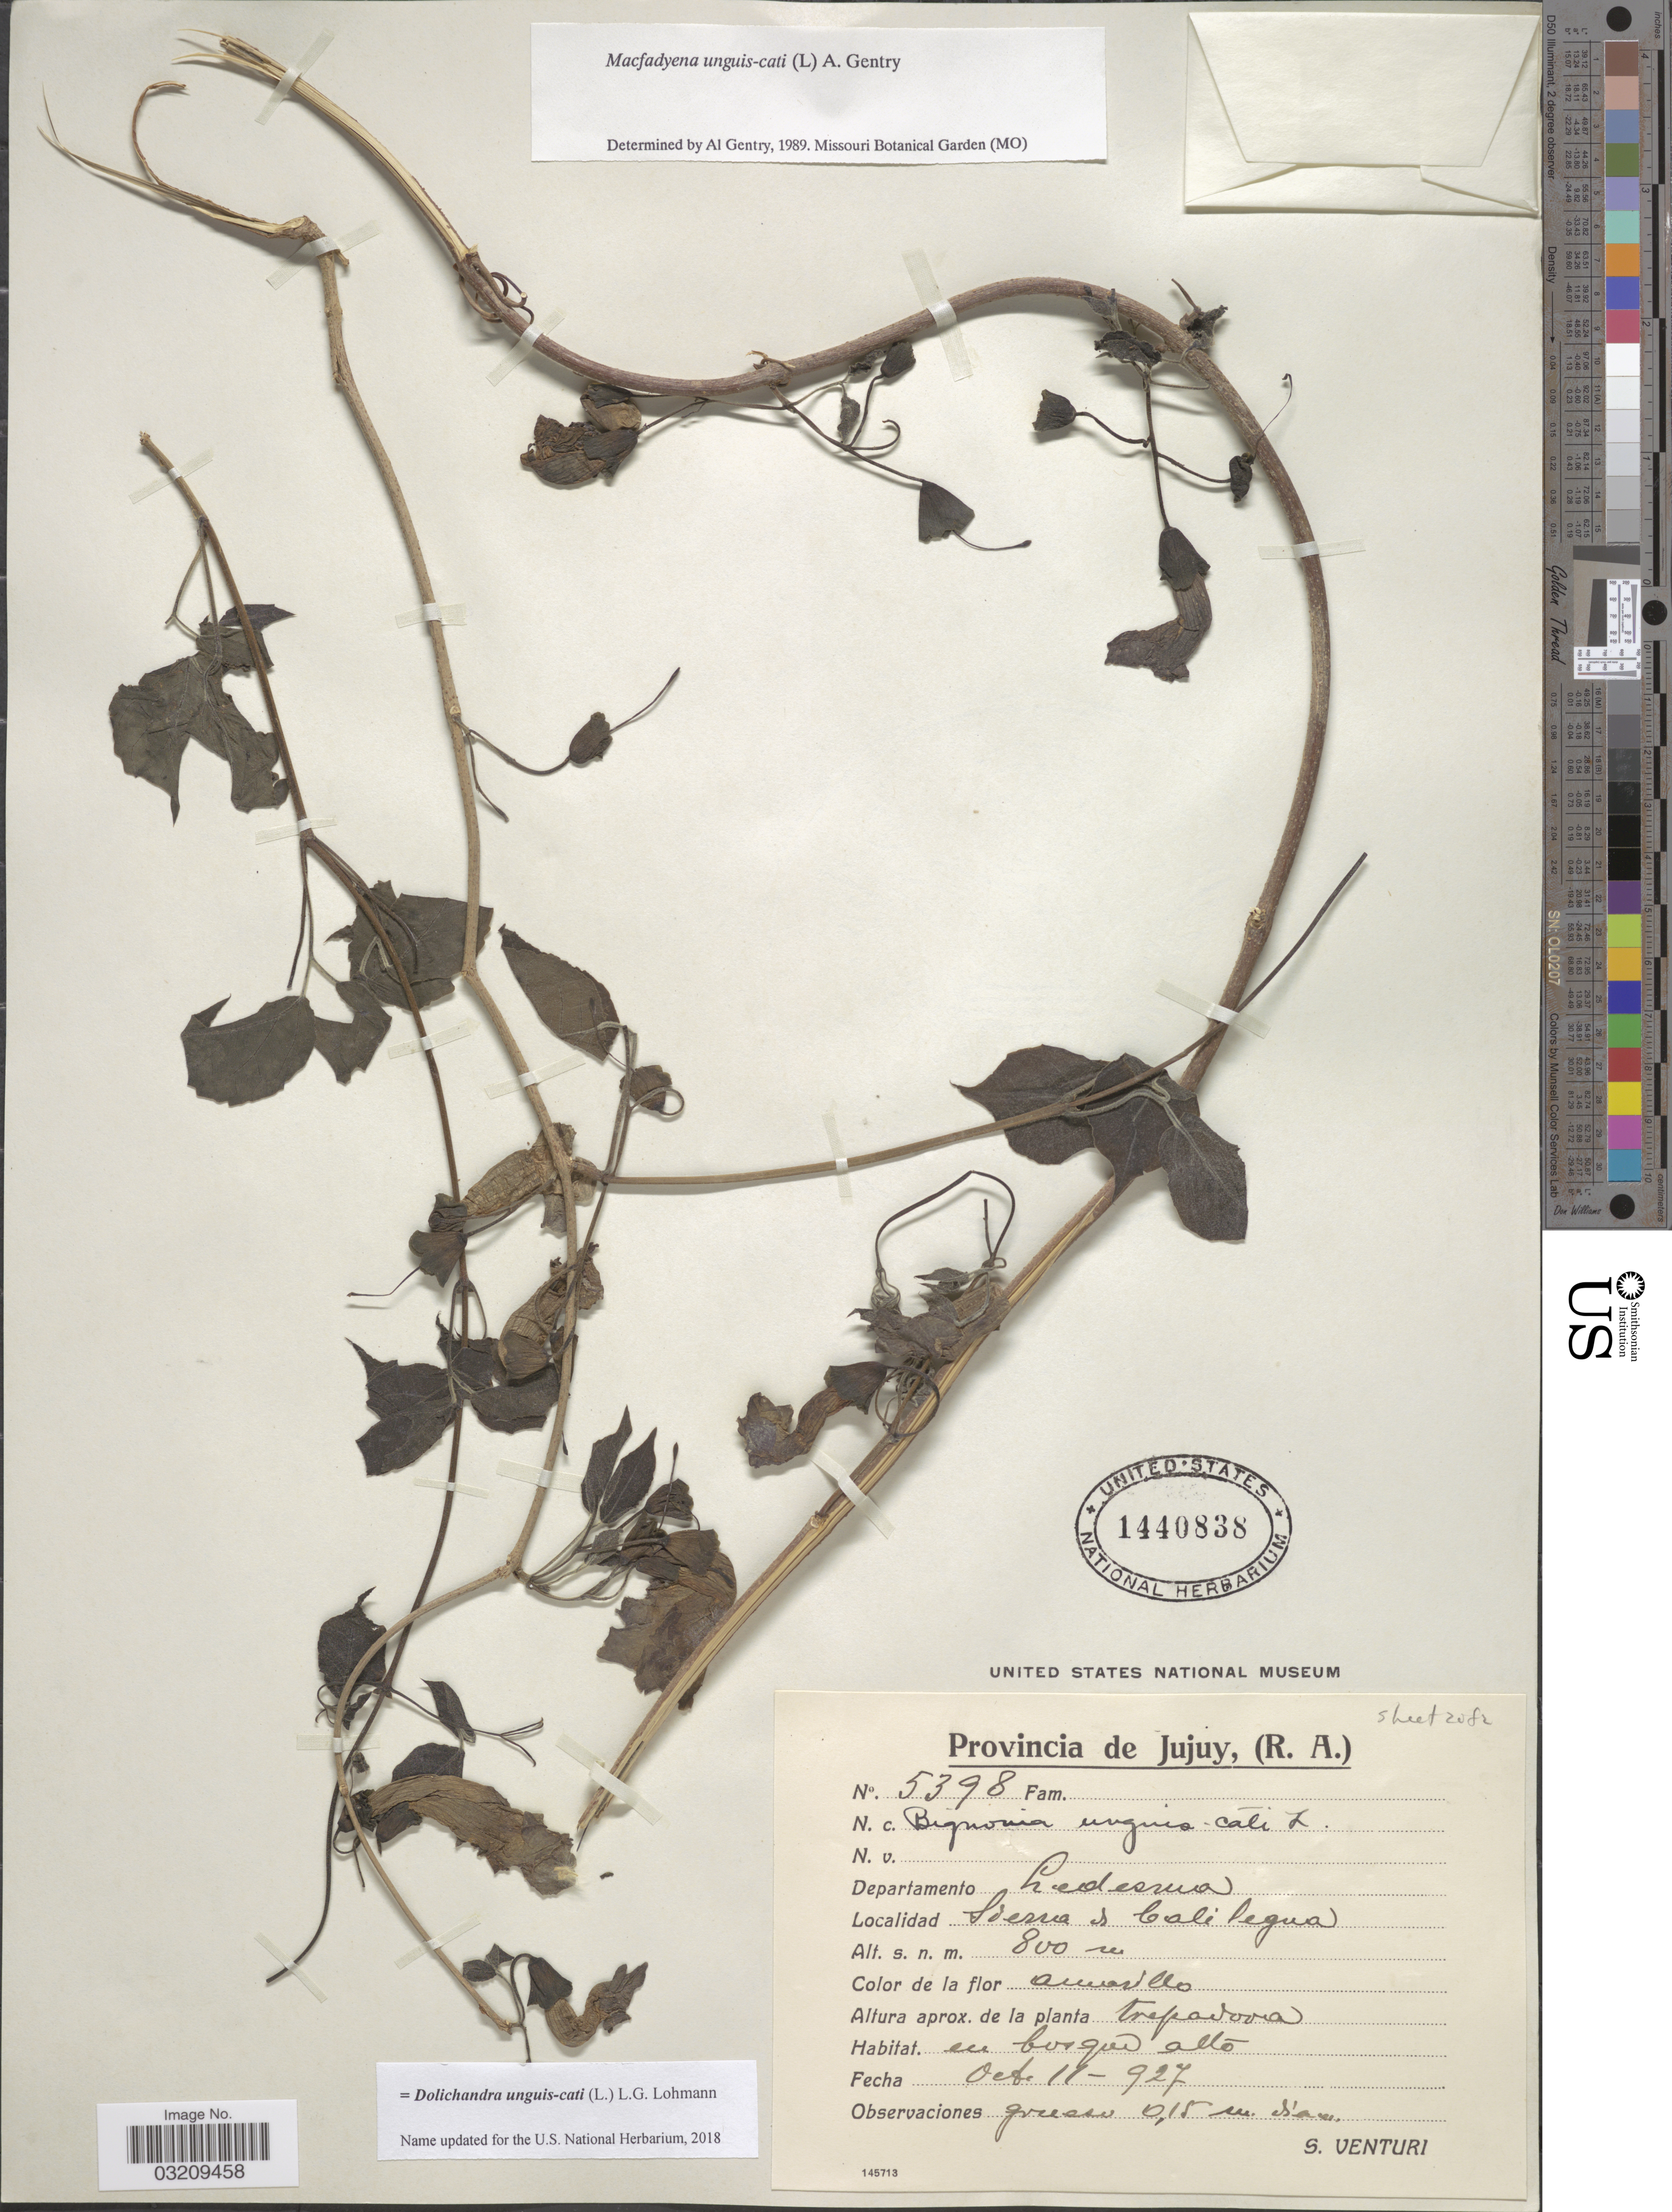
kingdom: Plantae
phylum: Tracheophyta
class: Magnoliopsida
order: Lamiales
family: Bignoniaceae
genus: Dolichandra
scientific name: Dolichandra unguis-cati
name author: (L.) L.G. Lohmann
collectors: S. Venturi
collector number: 5398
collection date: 1927-10-11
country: Argentina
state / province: Jujuy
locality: Departamento Ledesma. Sierra de Calilegua.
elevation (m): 800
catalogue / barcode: US 1440838